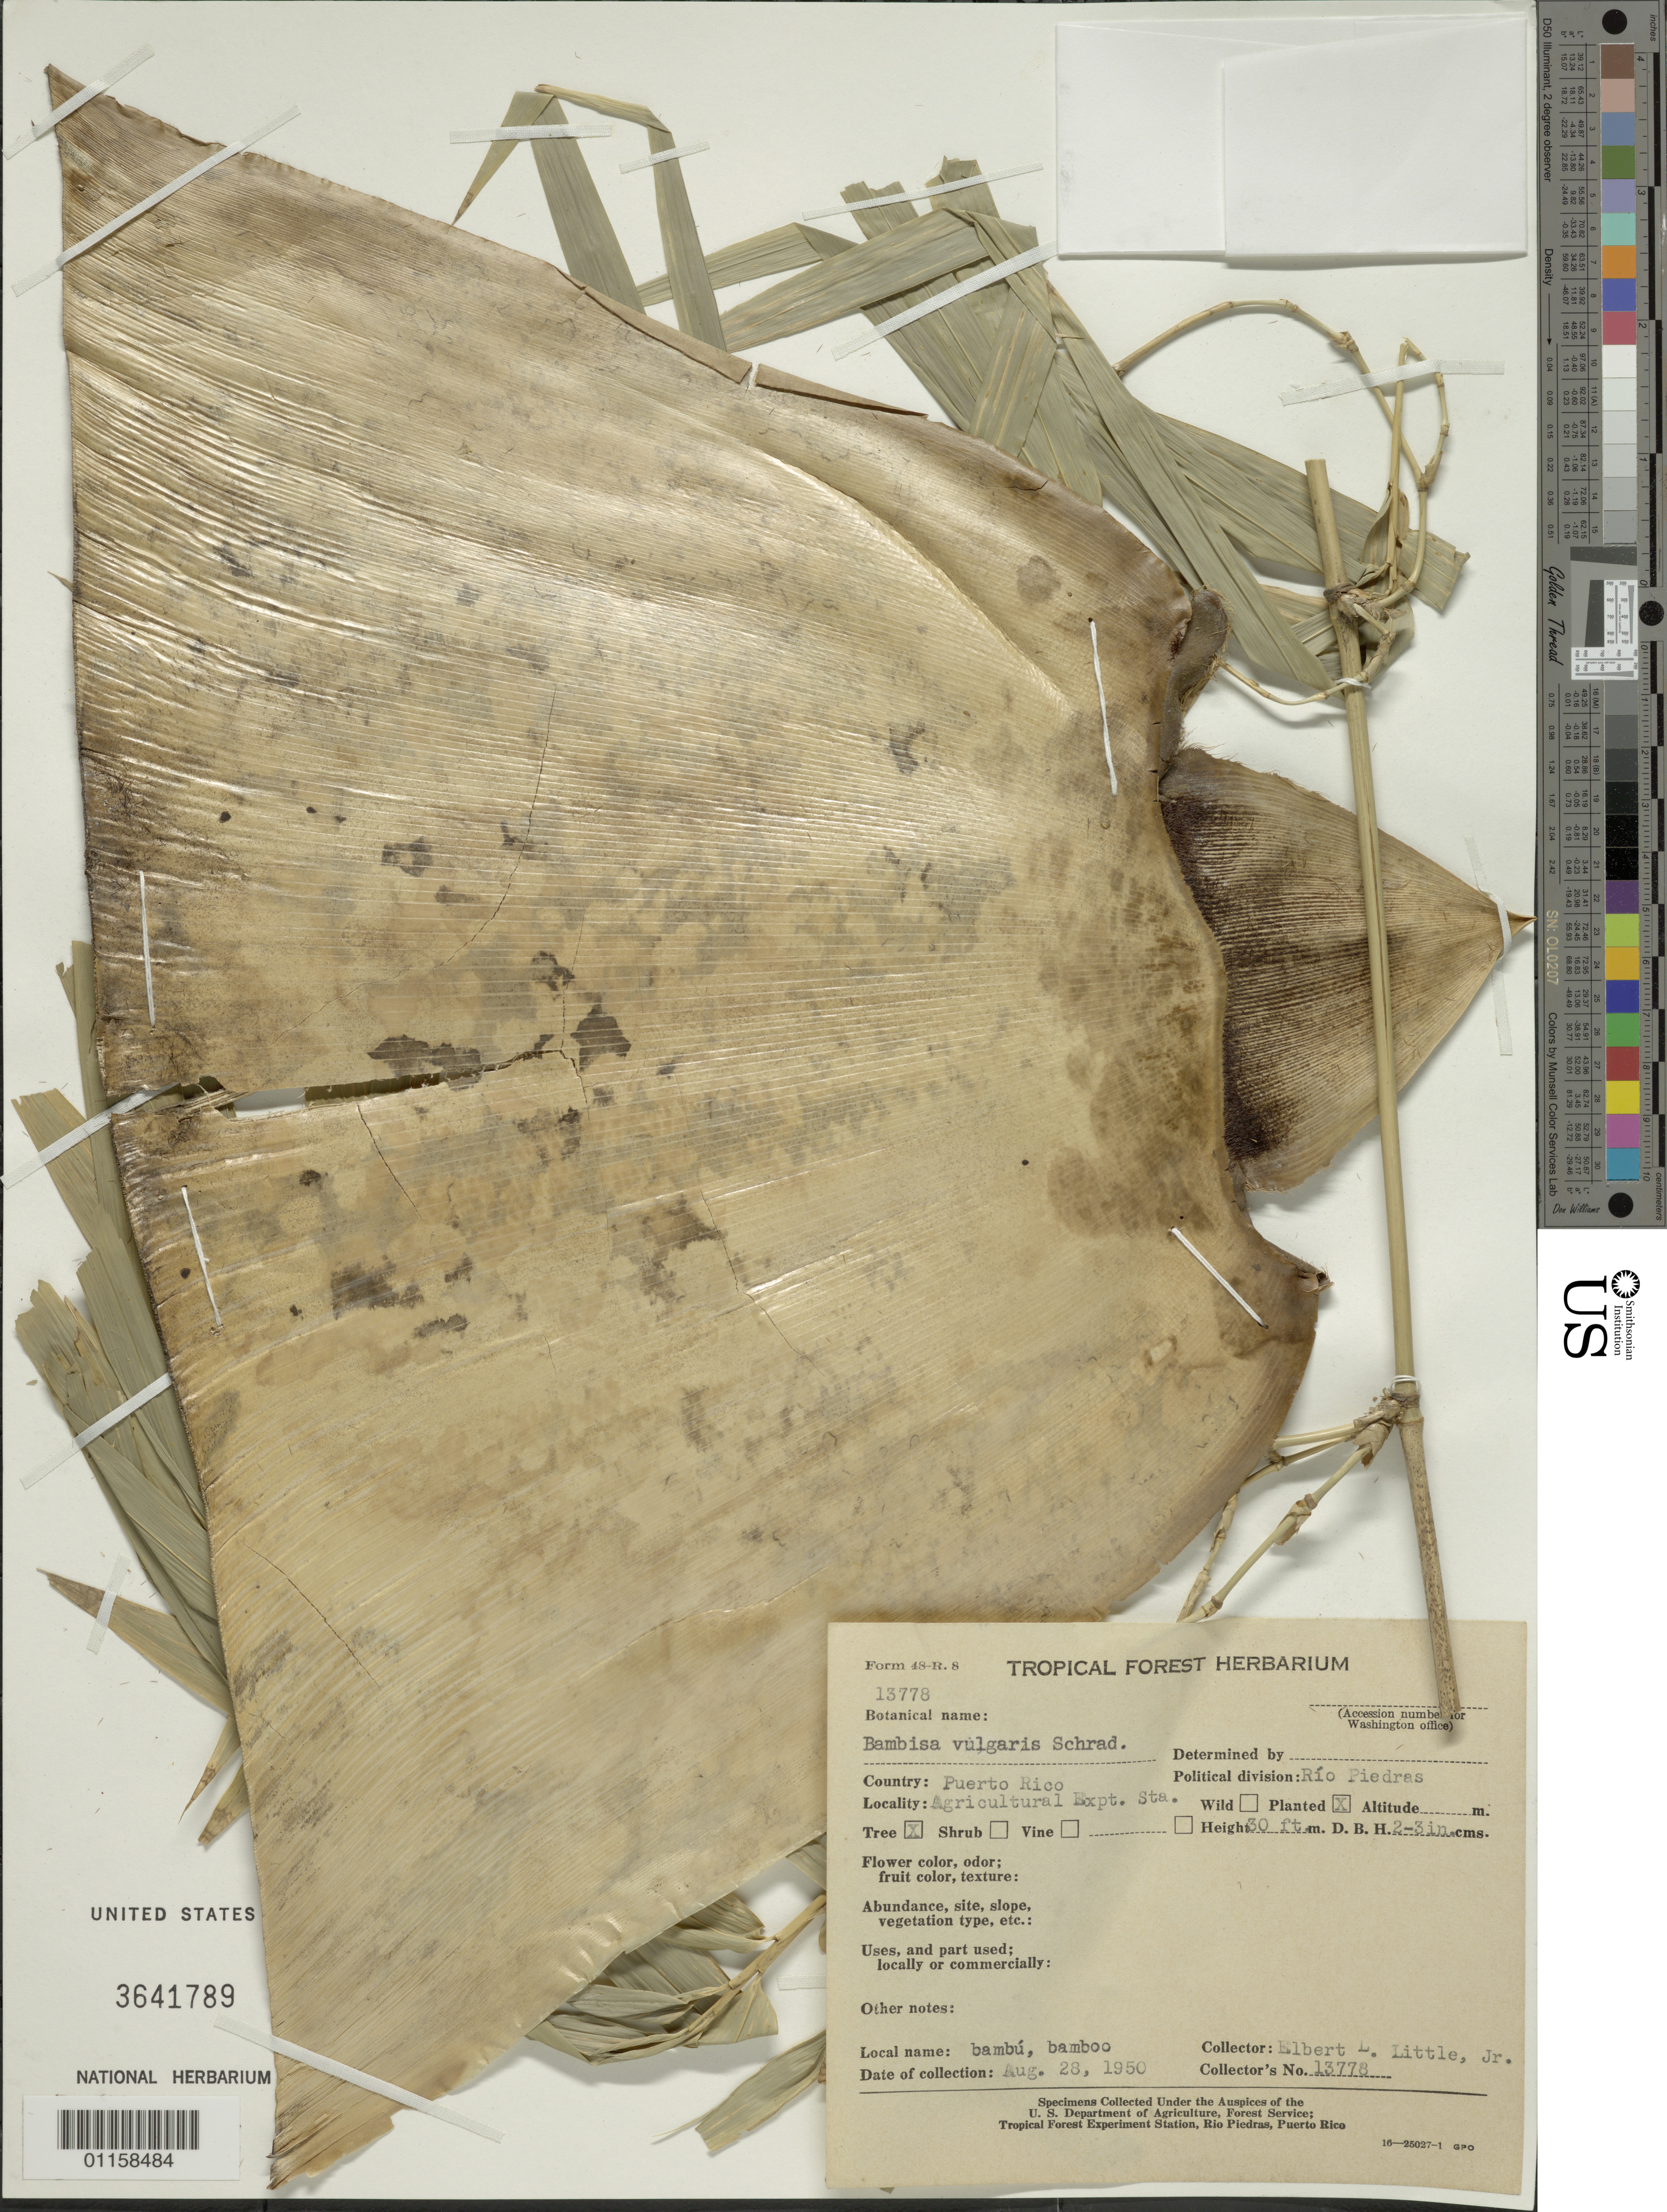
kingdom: Plantae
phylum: Tracheophyta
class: Liliopsida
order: Poales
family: Poaceae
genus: Bambusa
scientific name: Bambusa vulgaris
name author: Schrad. ex J.C. Wendl.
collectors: E. L. Little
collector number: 13778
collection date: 1950-08-28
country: Puerto Rico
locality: Río Piedras, Agricultural Expt. Sta.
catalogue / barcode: US 3641789